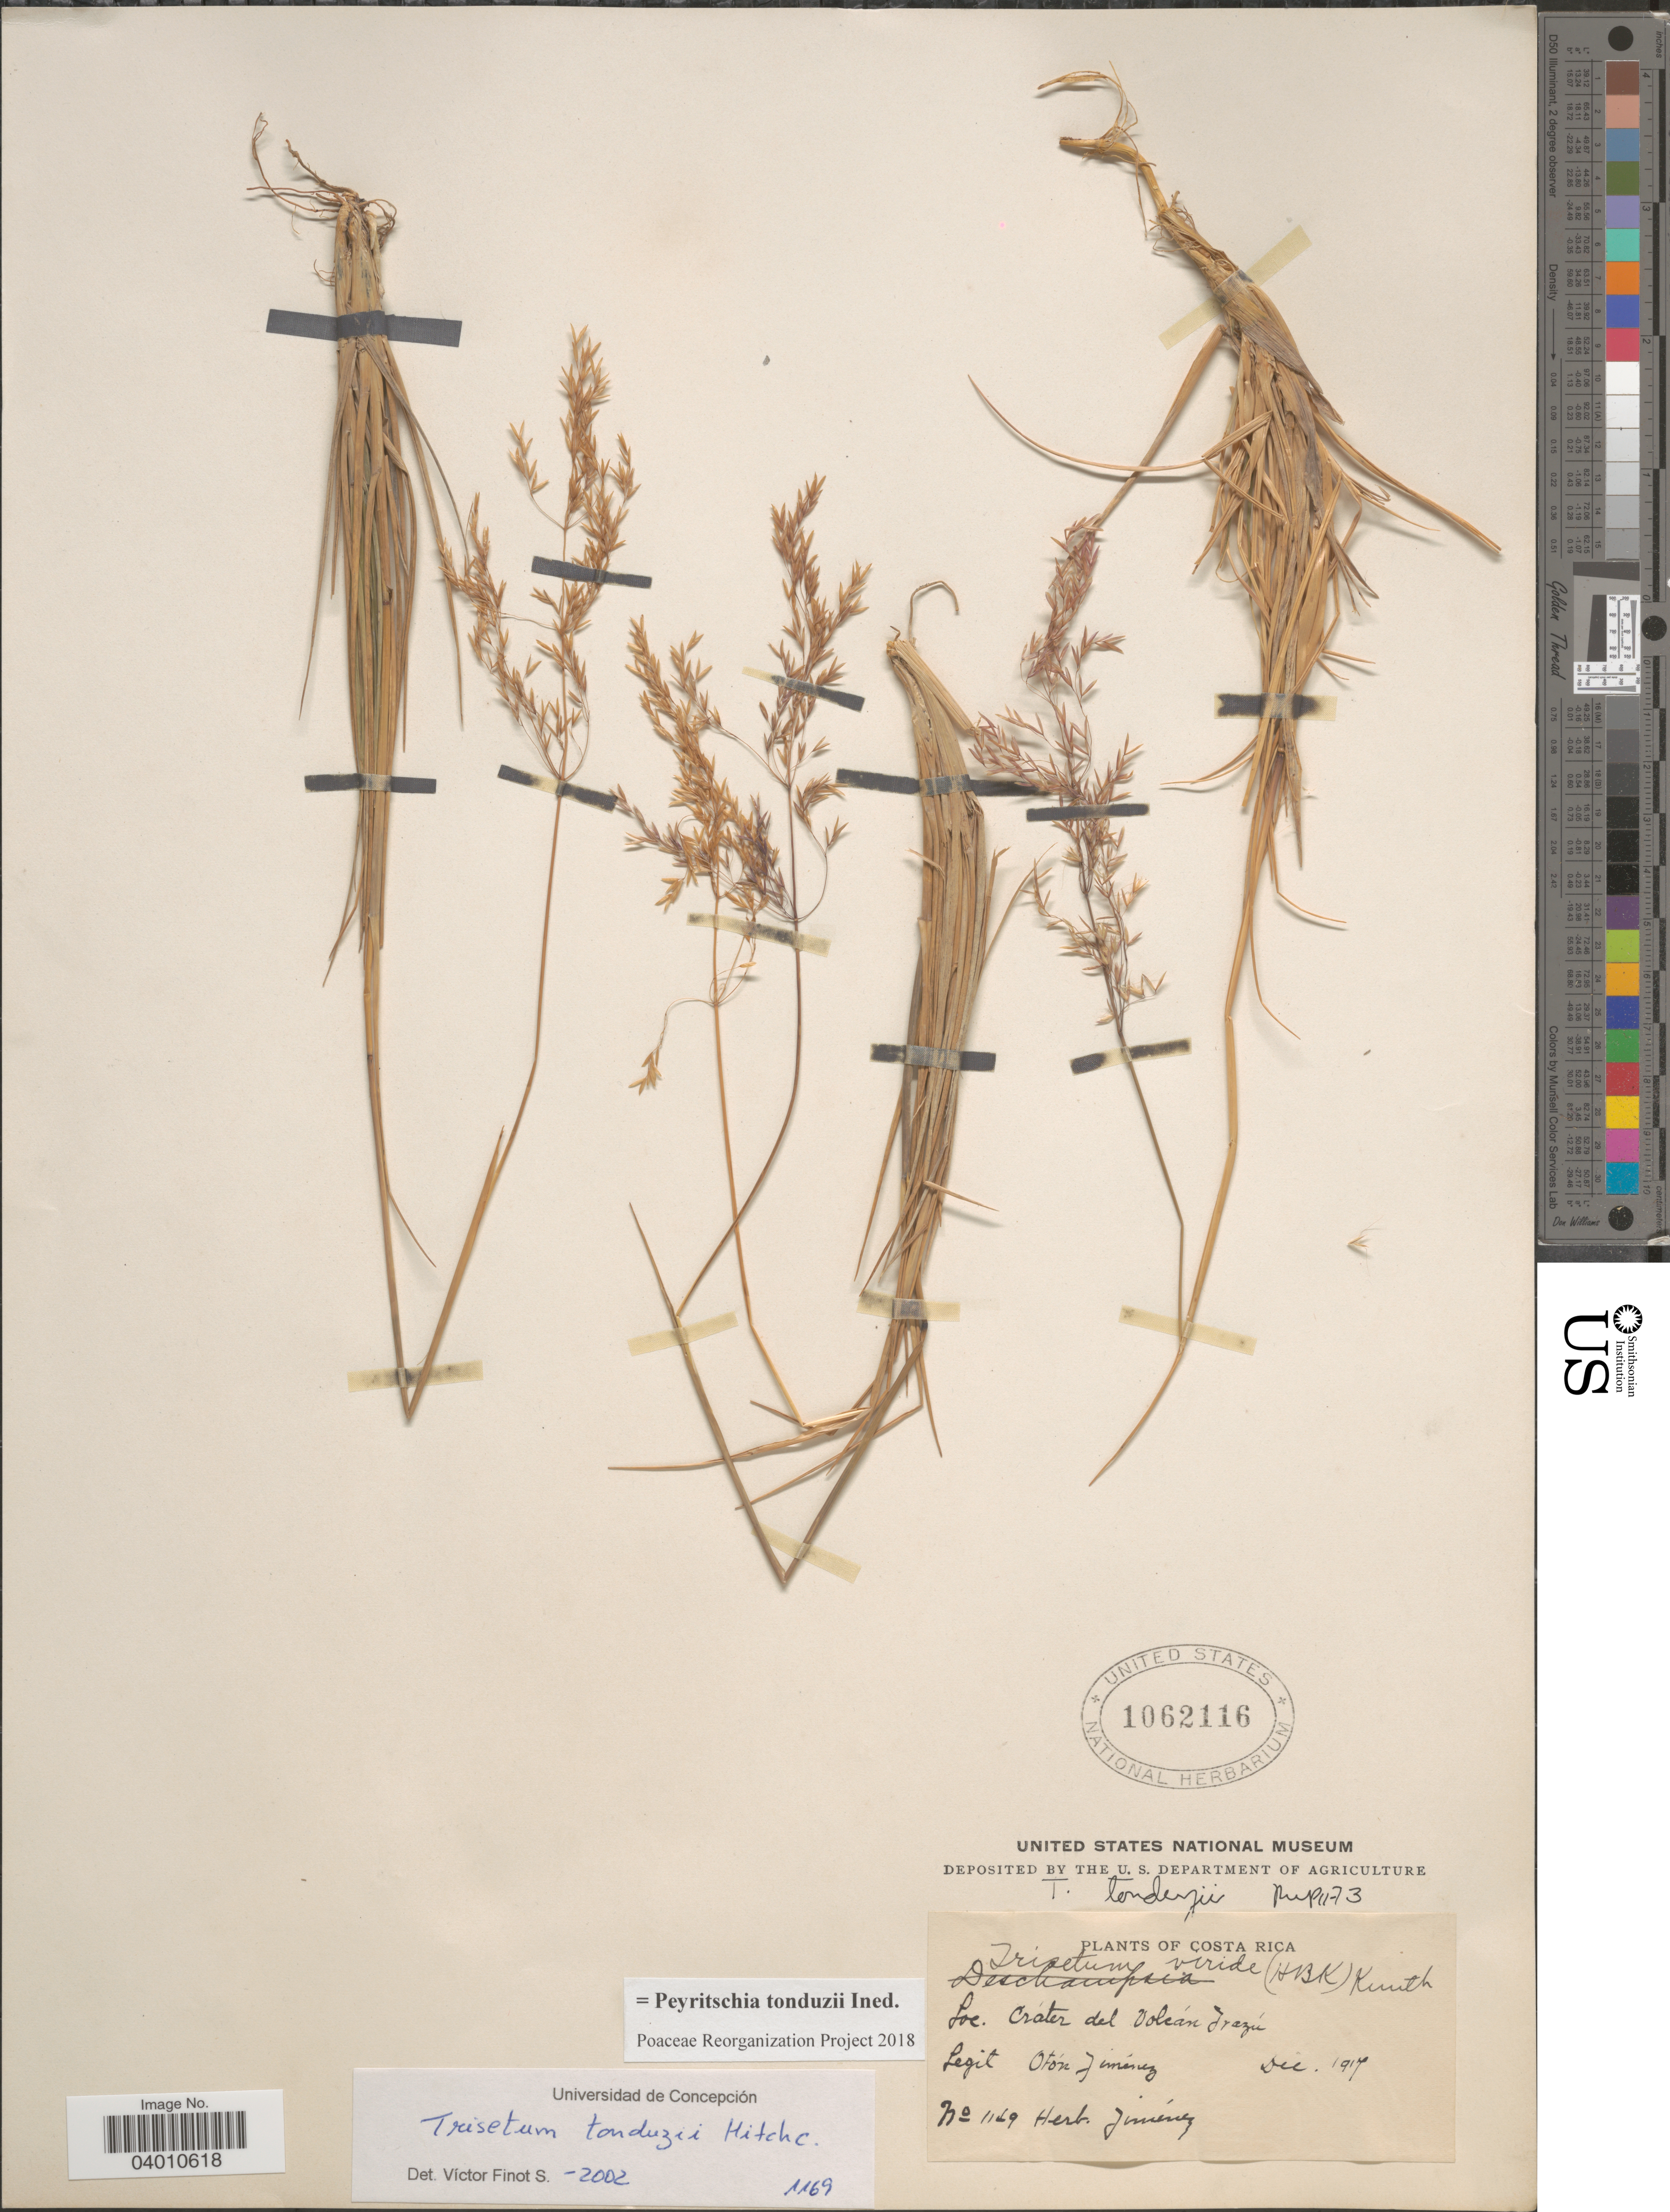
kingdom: Plantae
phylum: Tracheophyta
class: Liliopsida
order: Poales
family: Poaceae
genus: Peyritschia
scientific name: Peyritschia tonduzii ined.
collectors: O. Jimenez L.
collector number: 1149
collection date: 1917-12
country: Costa Rica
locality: Cráter del Volcán Irazú.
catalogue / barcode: US 1062116